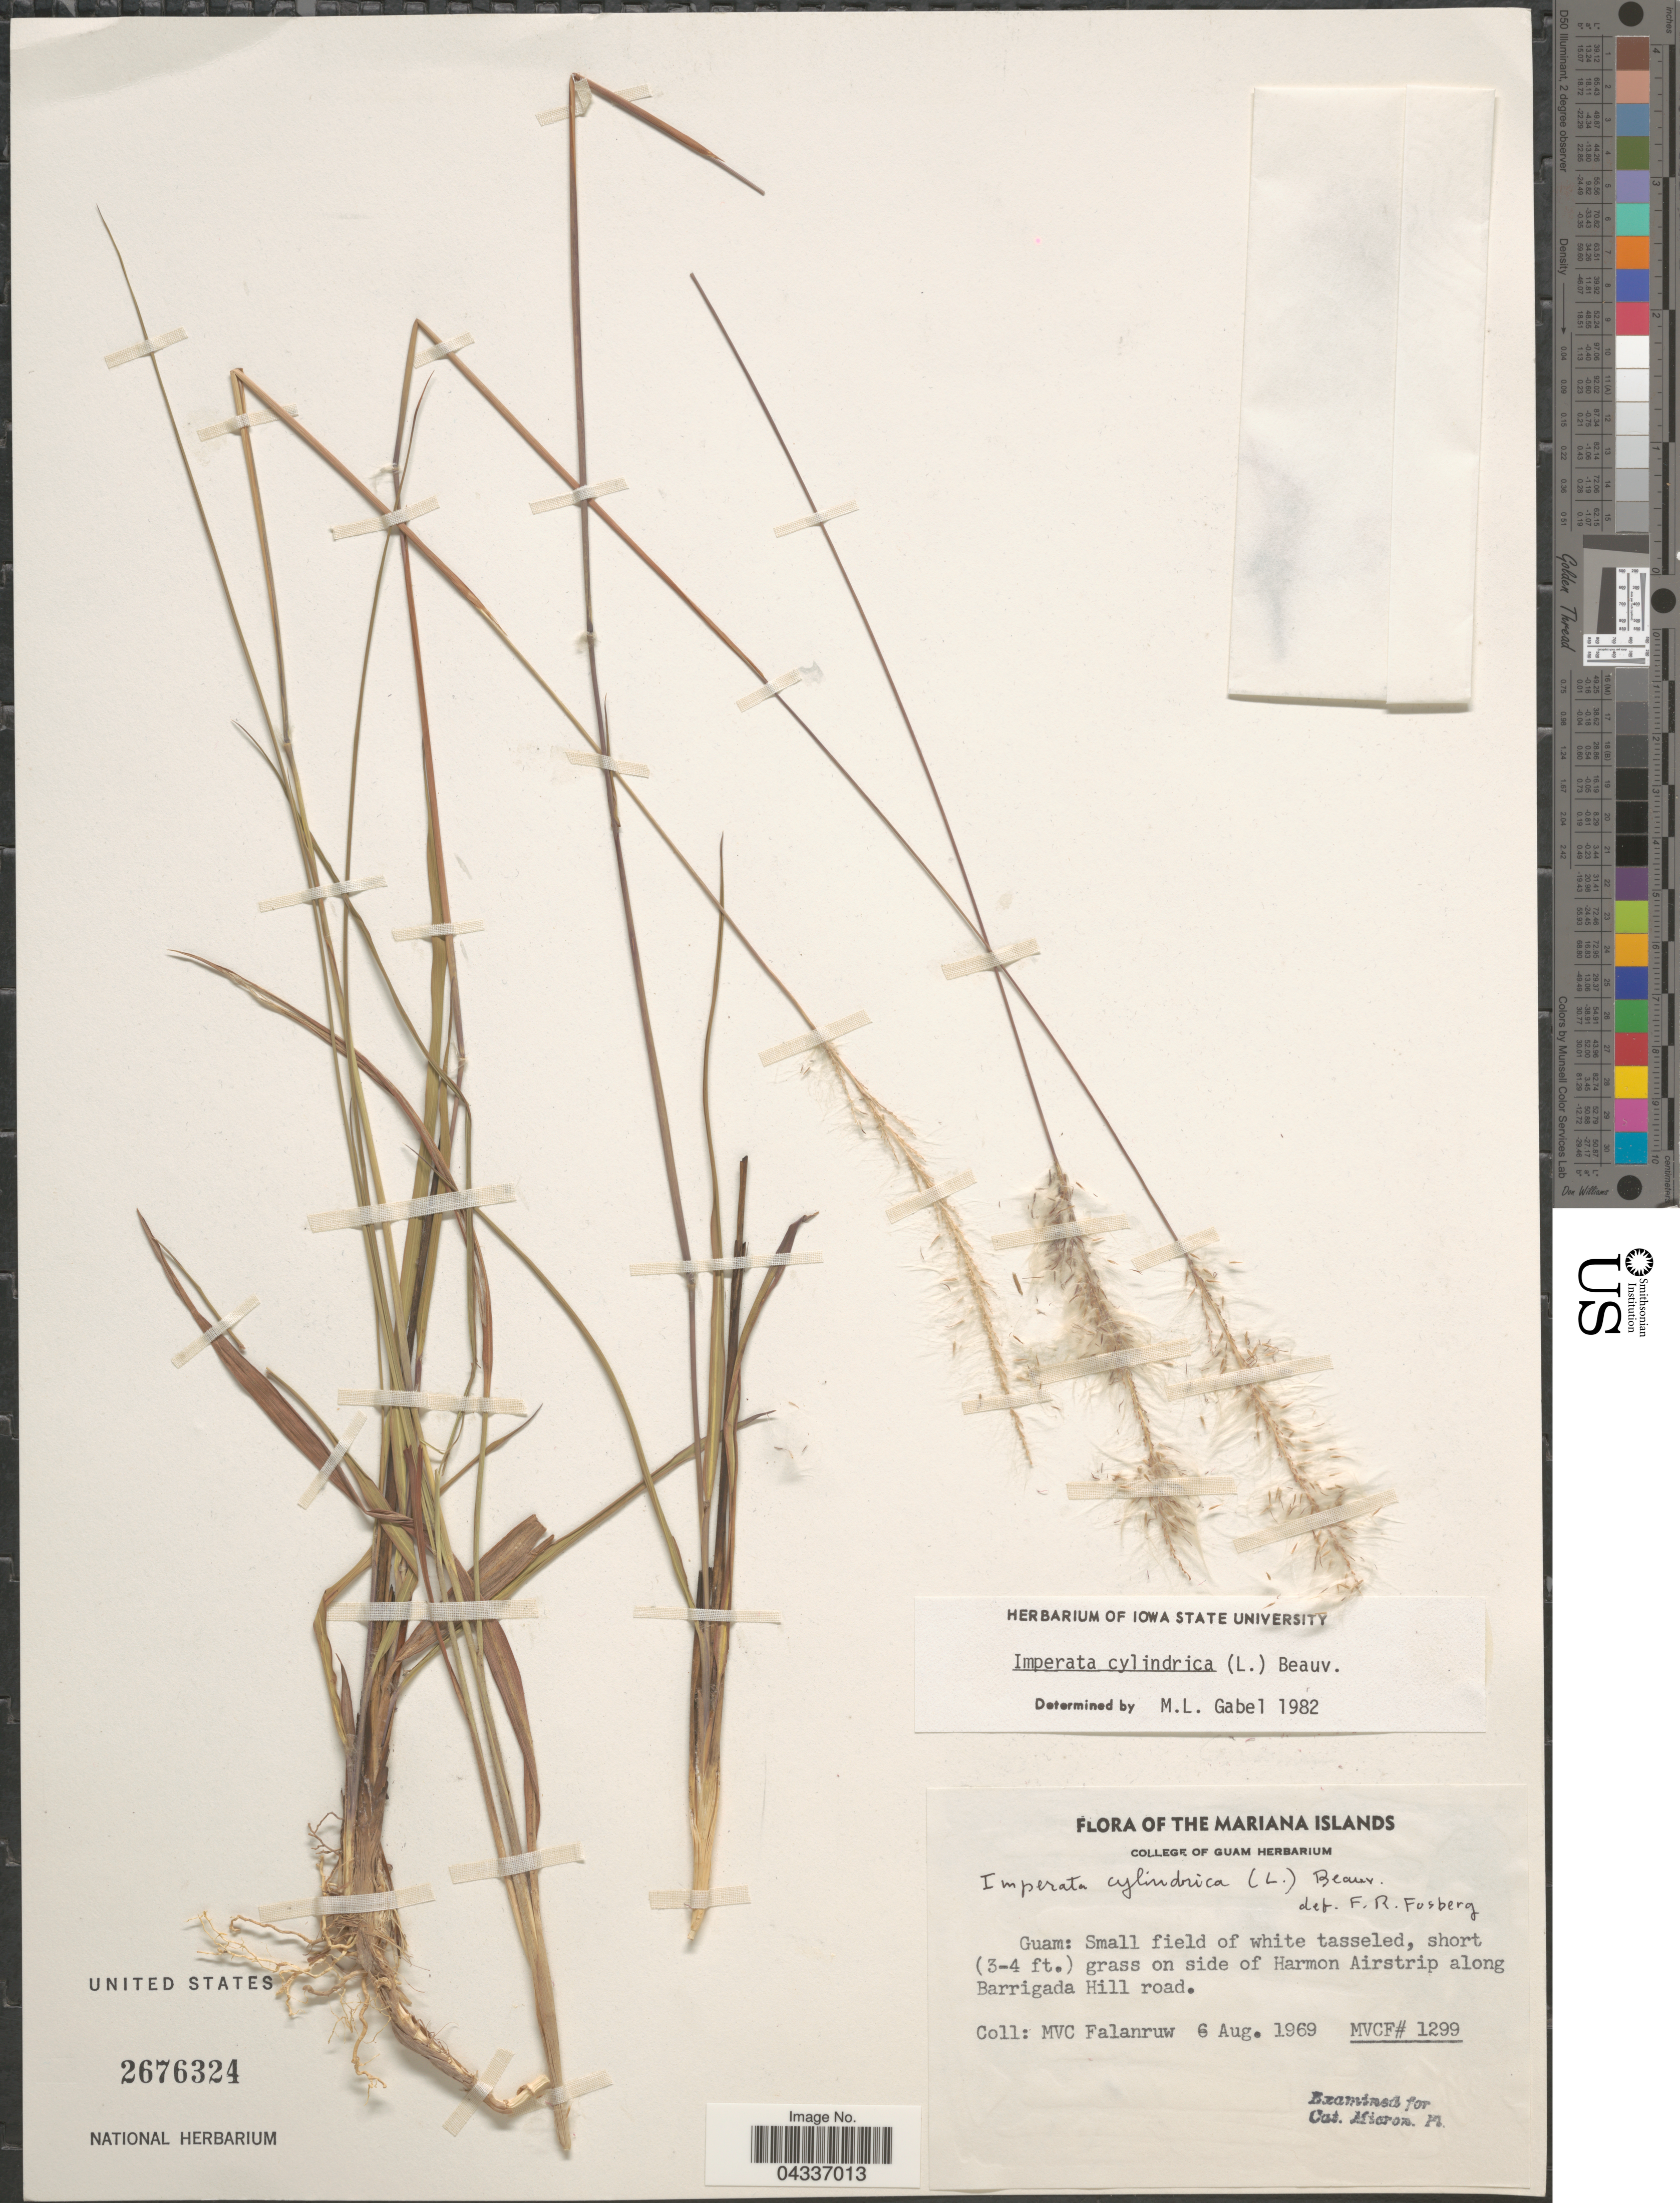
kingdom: Plantae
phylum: Tracheophyta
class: Liliopsida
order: Poales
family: Poaceae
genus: Imperata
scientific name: Imperata cylindrica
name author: (L.) P. Beauv.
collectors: M. V. Falanruw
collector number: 1299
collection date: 1969-08-06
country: Guam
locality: The Mariana Islands. On side of Harmon Airstrip along Barrigada Hill road.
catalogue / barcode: US 2676324